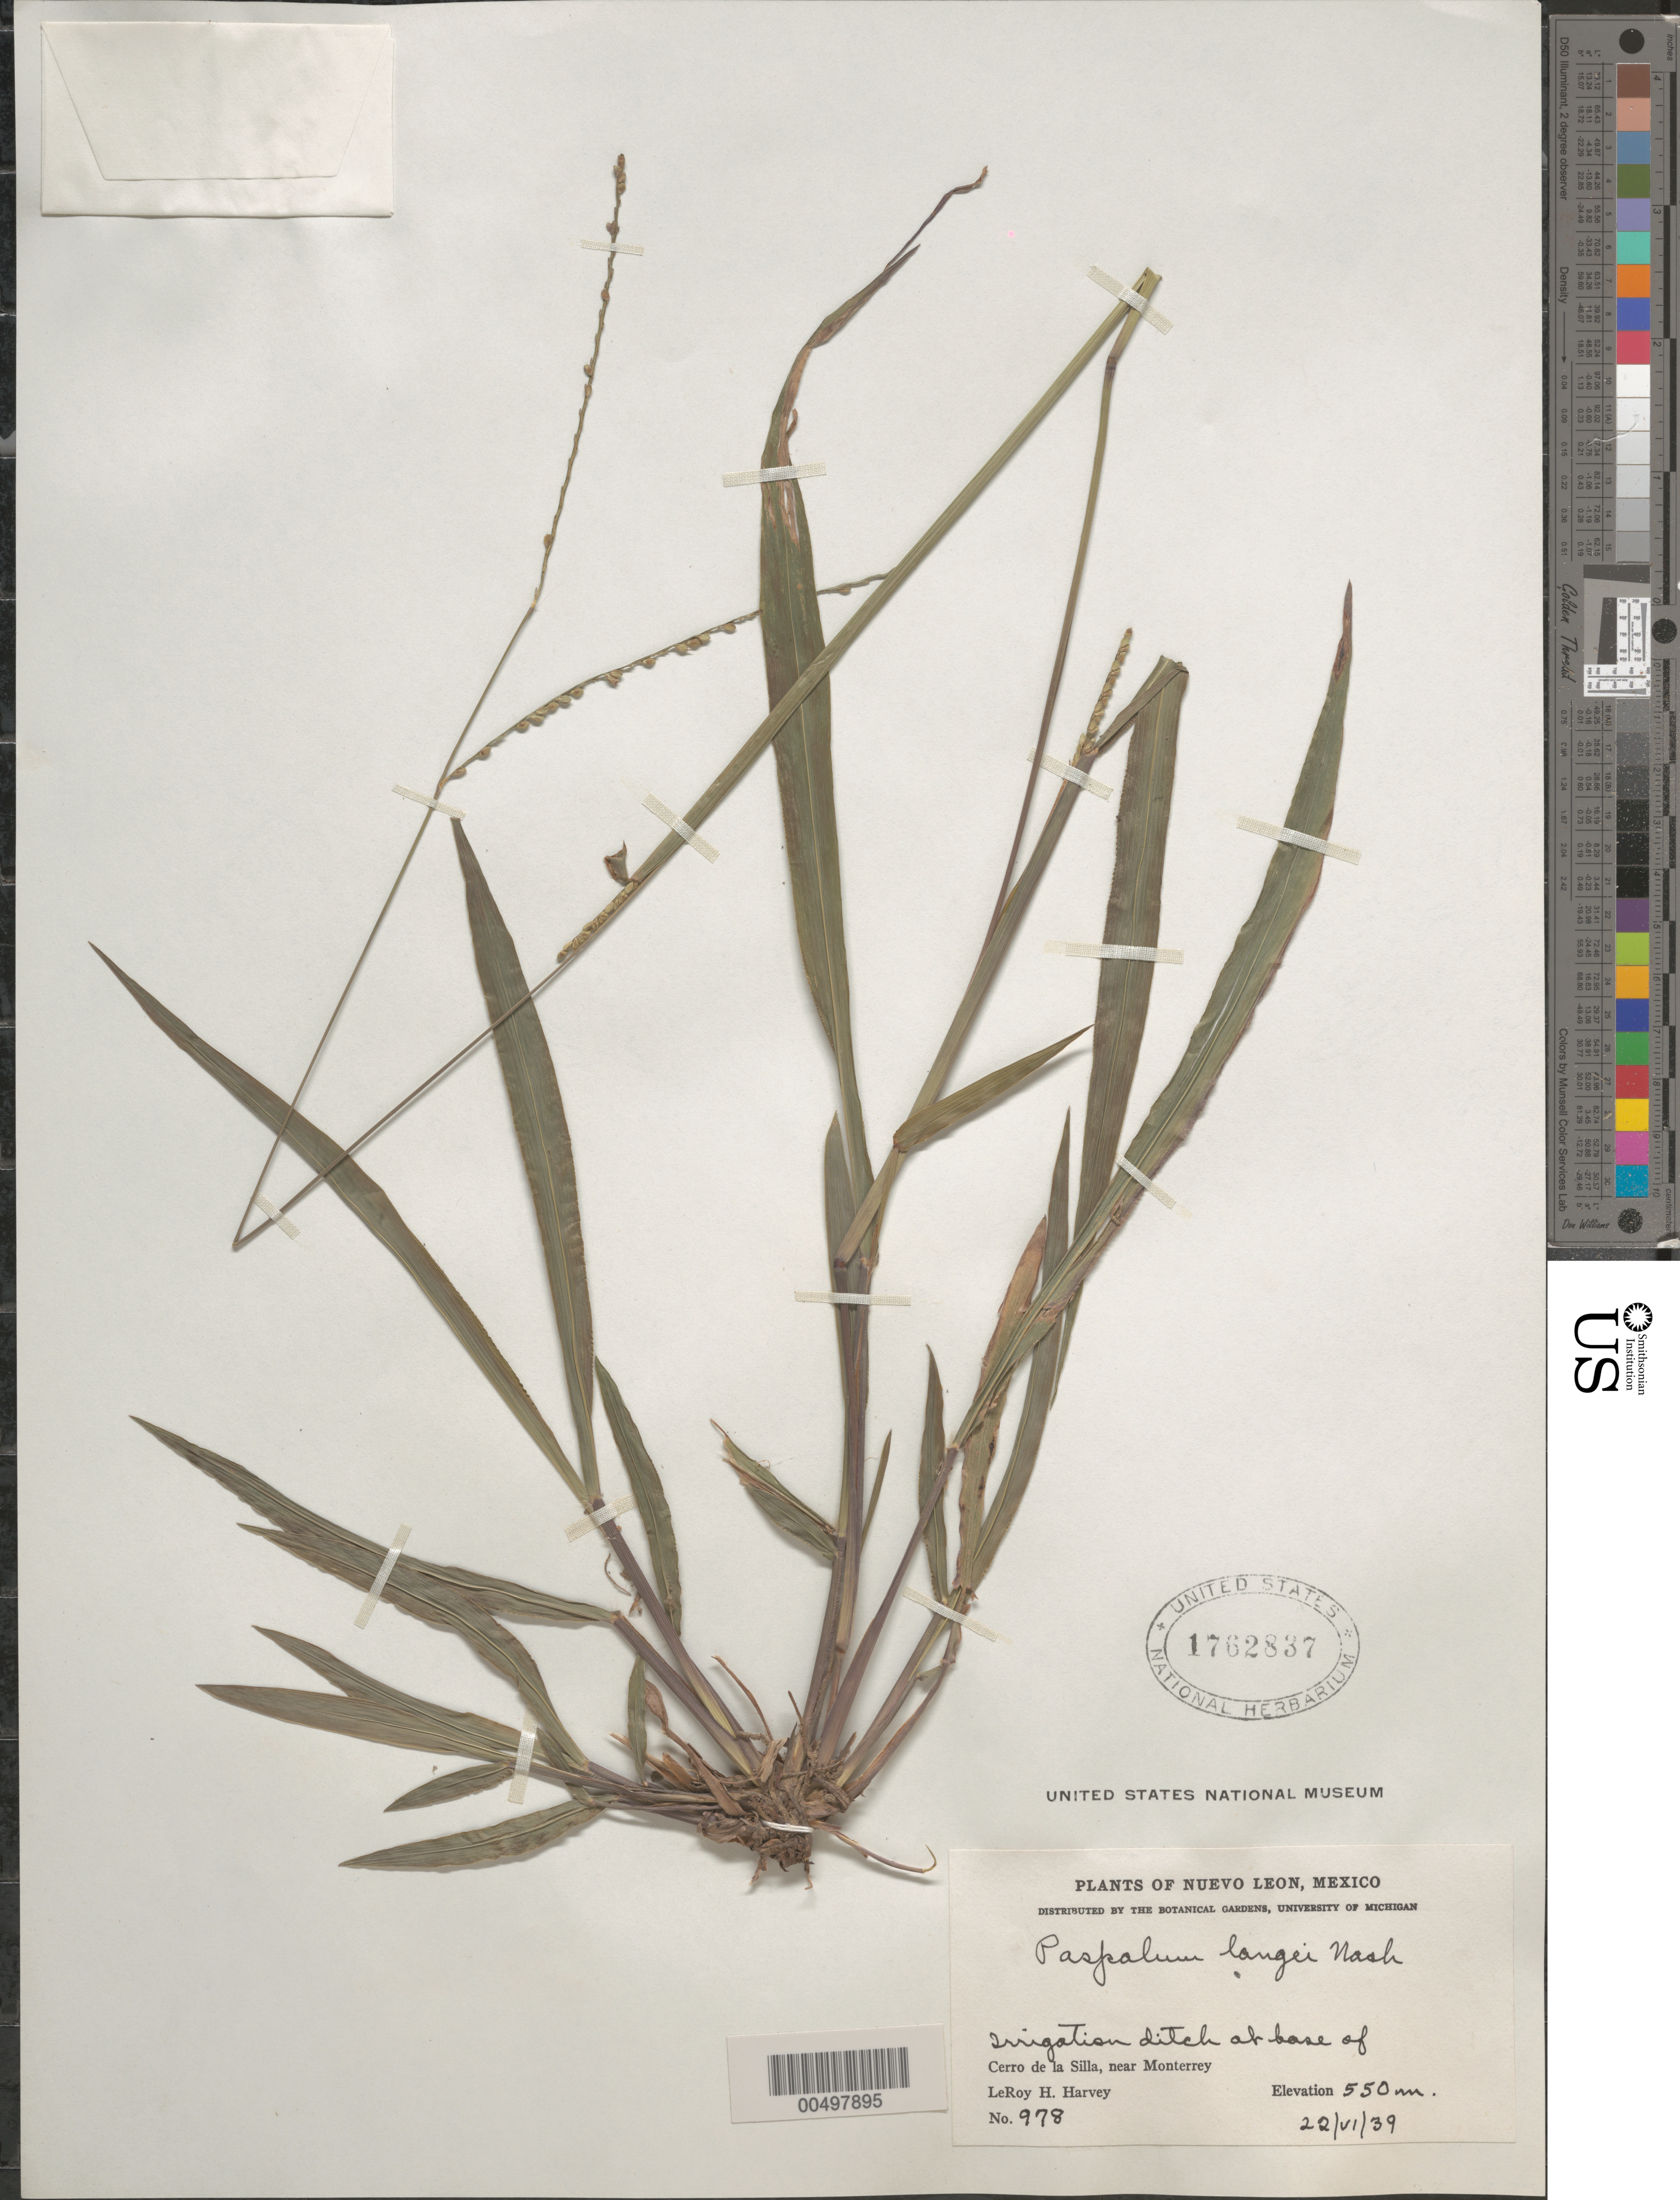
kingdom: Plantae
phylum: Tracheophyta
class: Liliopsida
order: Poales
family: Poaceae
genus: Paspalum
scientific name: Paspalum langei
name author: (E. Fourn.) Nash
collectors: L. H. Harvey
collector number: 978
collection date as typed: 22 Jun 1939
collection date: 1939-06-22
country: Mexico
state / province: Nuevo León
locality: At base of Cerro de la Silla, near Monterrey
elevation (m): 550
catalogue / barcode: US 1762837